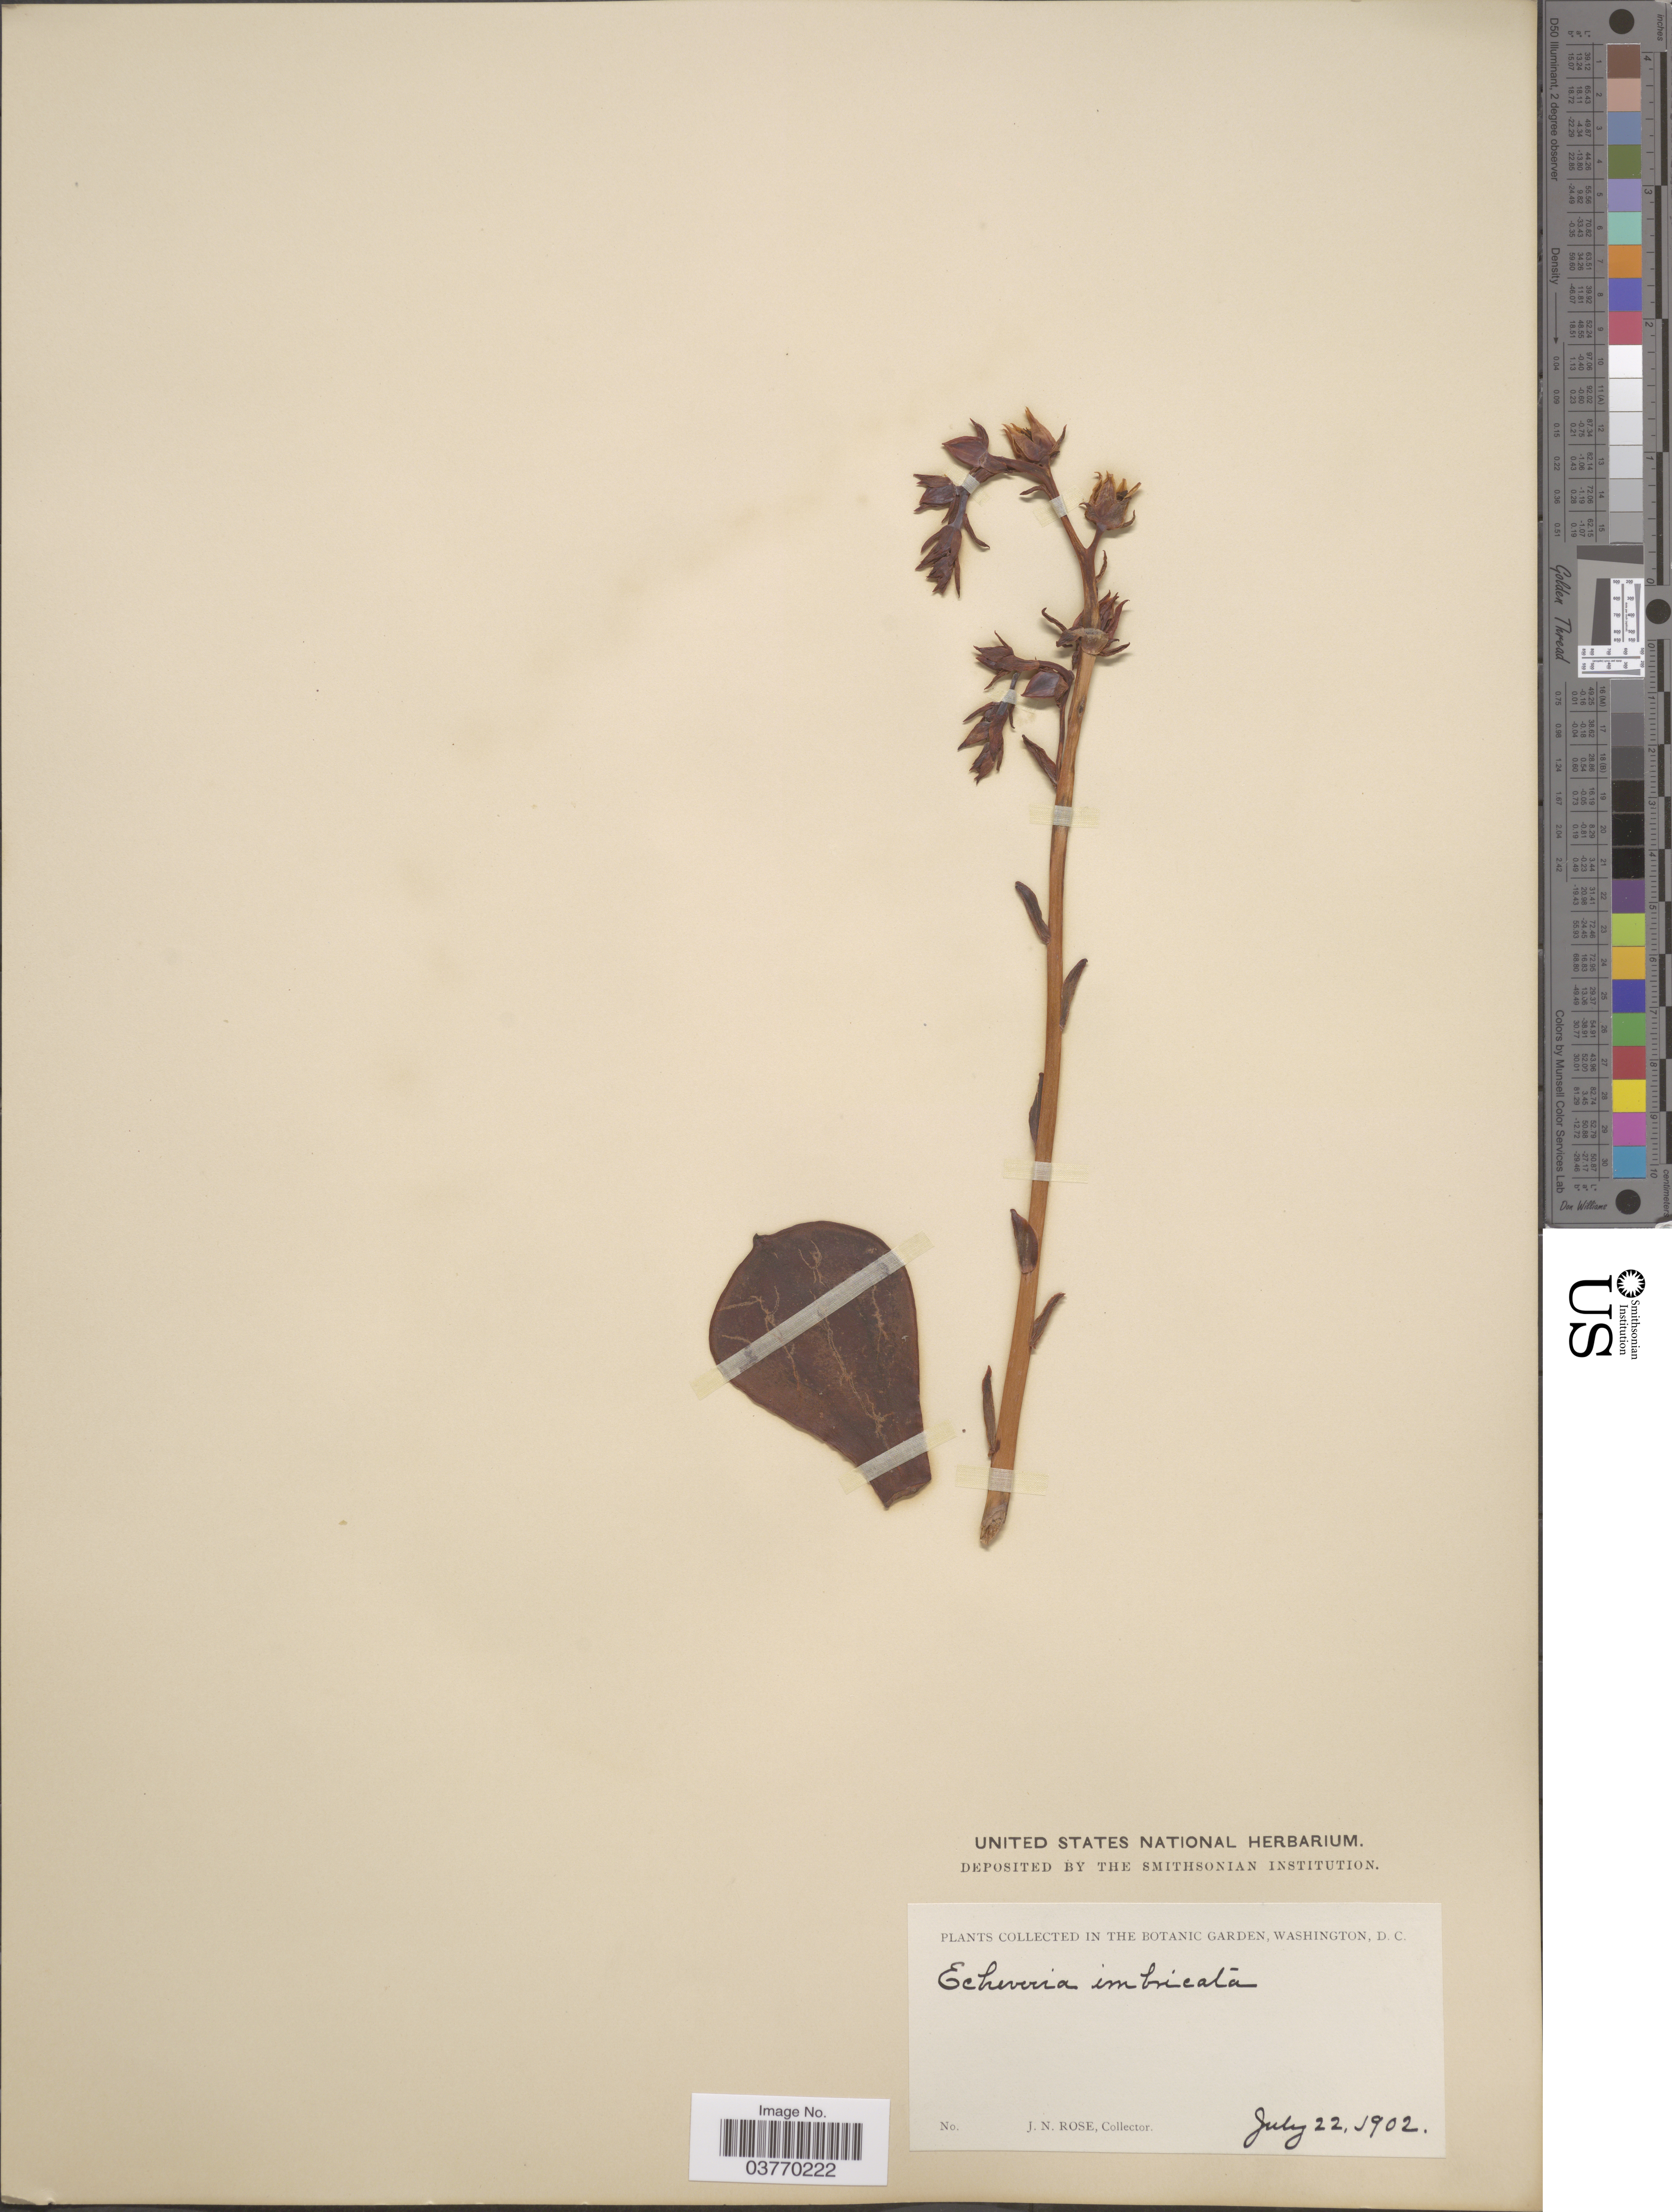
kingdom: Plantae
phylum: Tracheophyta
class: Magnoliopsida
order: Saxifragales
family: Crassulaceae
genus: Echeveria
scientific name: Echeveria x imbricata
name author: Deleuil ex É. Morren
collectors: J. N. Rose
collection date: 1902-07-22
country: United States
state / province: District of Columbia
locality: The Botanic Garden, Washington D.C.